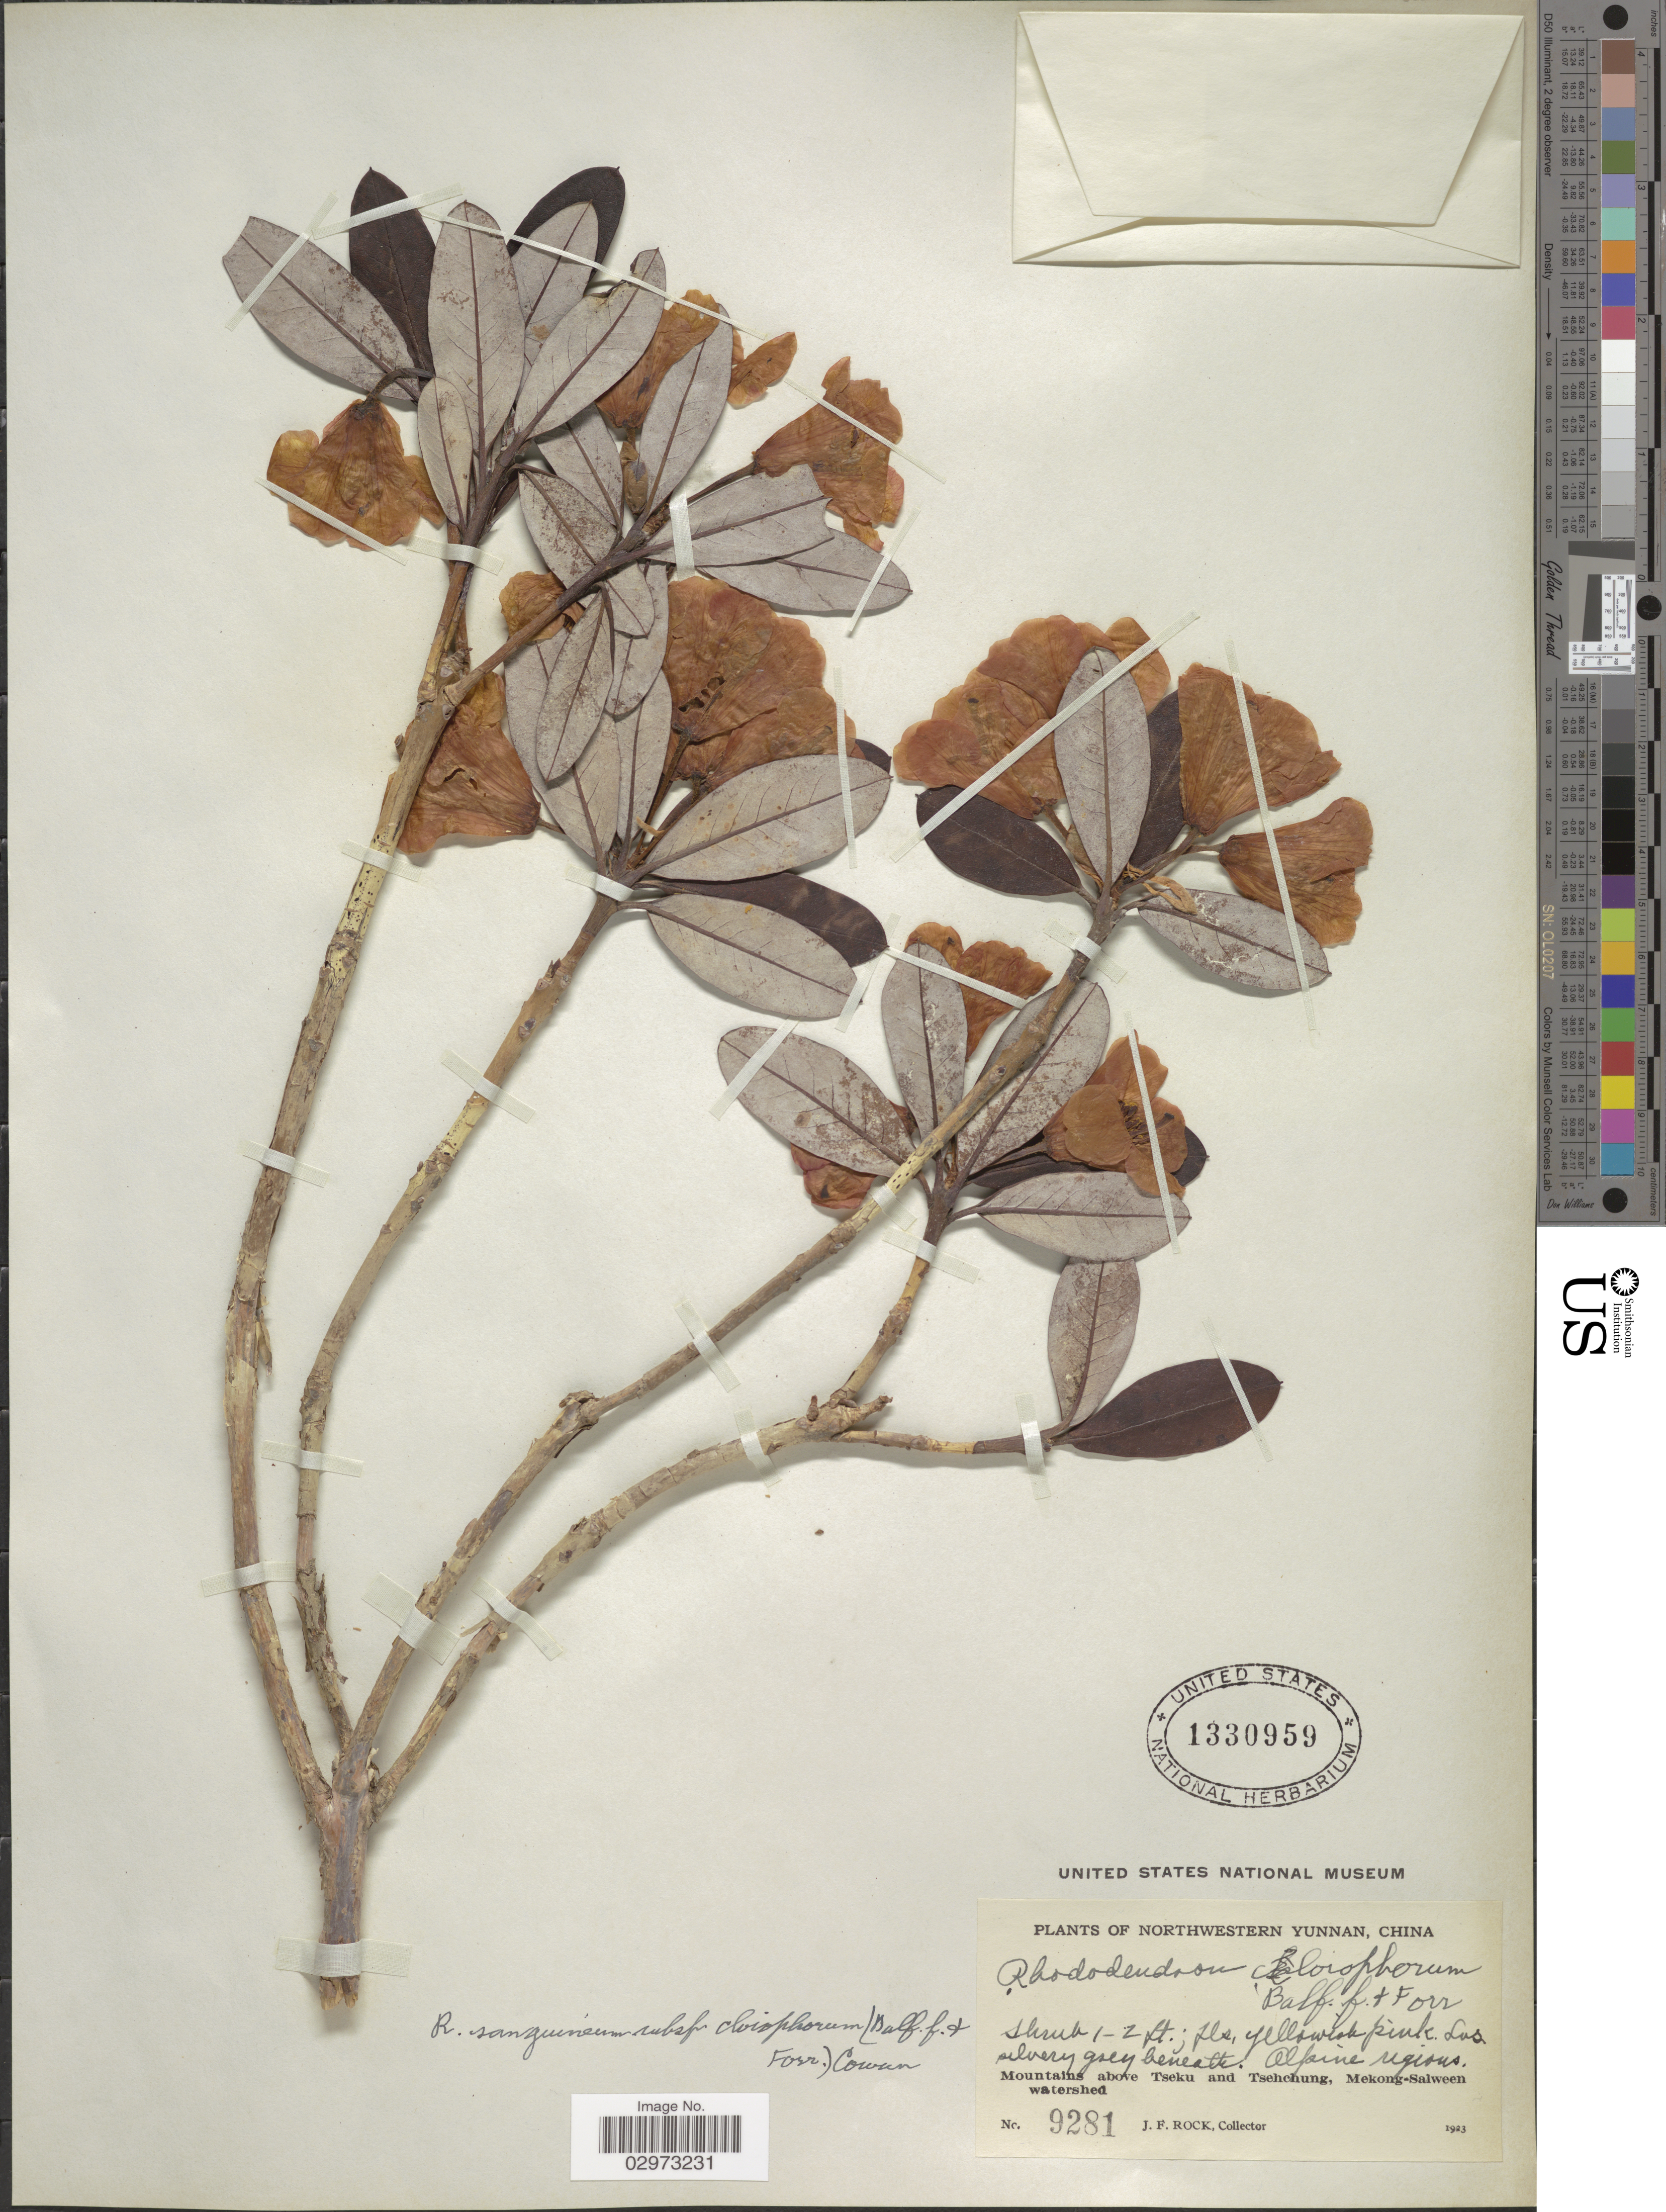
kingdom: Plantae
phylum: Tracheophyta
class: Magnoliopsida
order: Ericales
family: Ericaceae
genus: Rhododendron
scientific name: Rhododendron sanguineum subsp. cloiophorum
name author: (Balf. f. & Forrest) Cowan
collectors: J. Rock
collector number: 9281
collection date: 1923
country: China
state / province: Yunnan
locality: Northwestern Yunnan. Alpine regions. Mountains above Tseku and Tsehchung, Mekong-Salween watershed.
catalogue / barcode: US 1330959